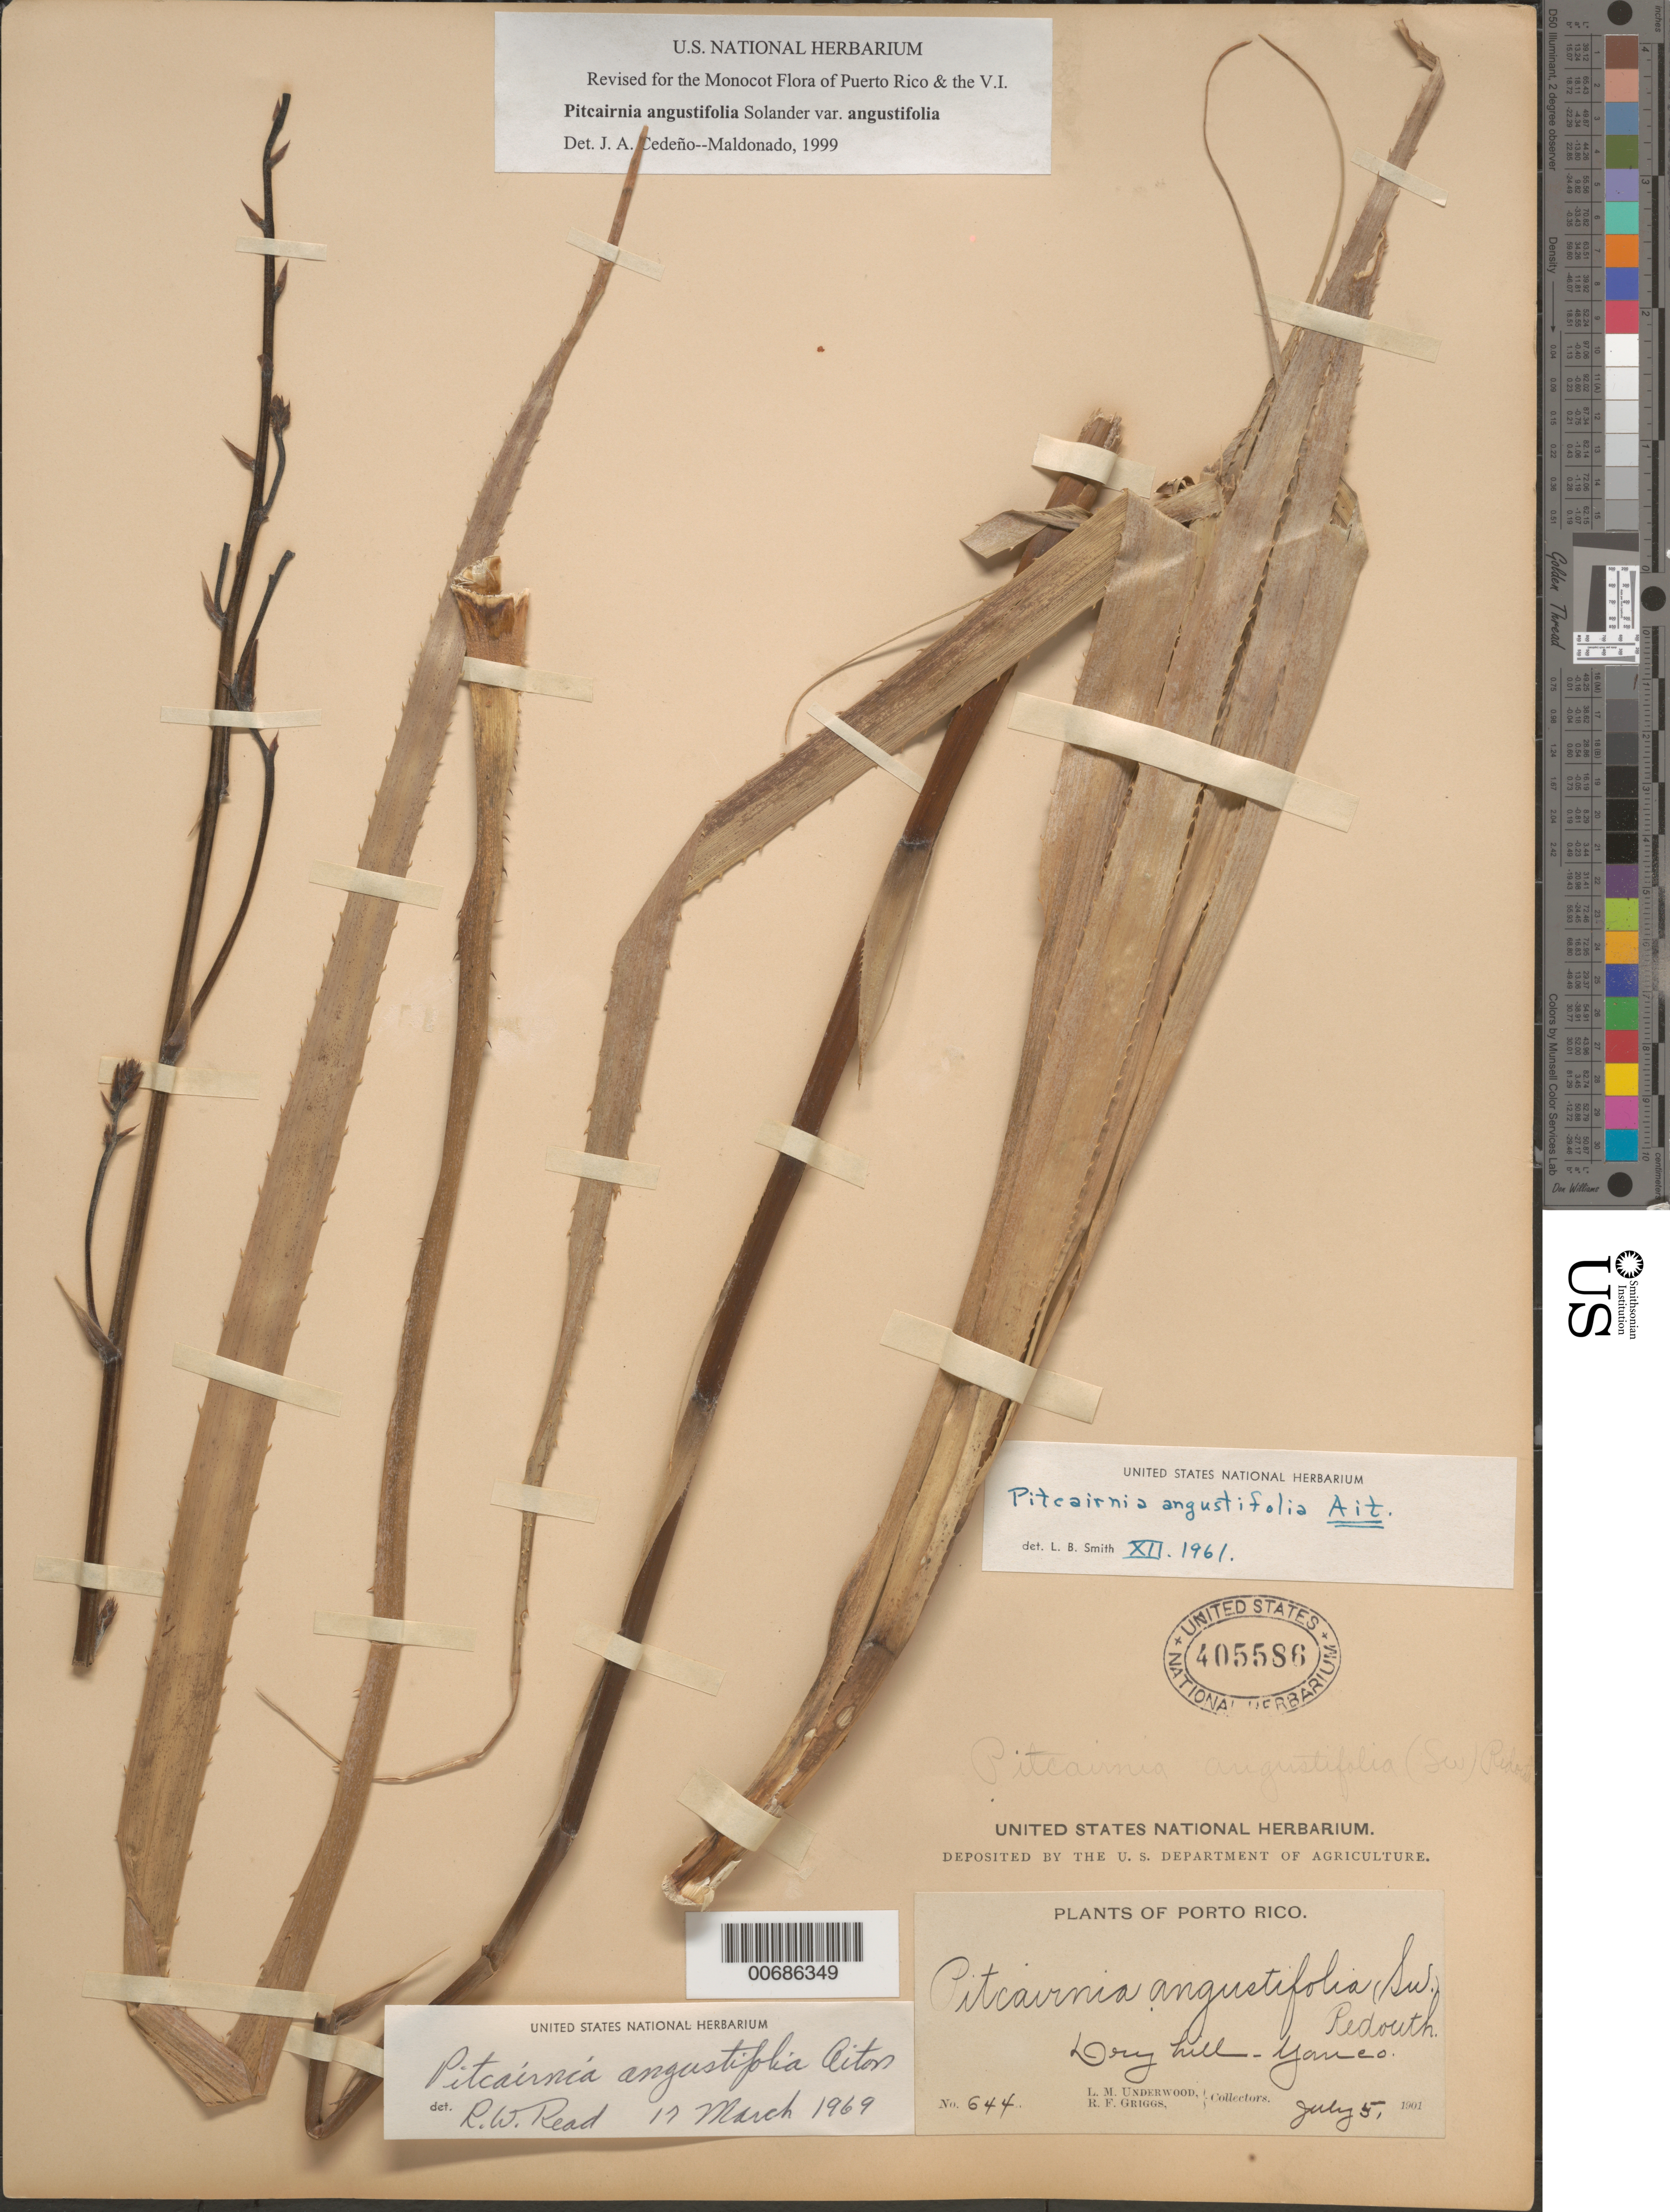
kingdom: Plantae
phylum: Tracheophyta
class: Liliopsida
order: Poales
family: Bromeliaceae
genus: Pitcairnia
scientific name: Pitcairnia angustifolia var. angustifolia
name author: Sol. ex Aiton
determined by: Cedeño-Maldonado, J. A.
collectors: L. M. Underwood & R. F. Griggs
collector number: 644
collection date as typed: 05 Jul 1901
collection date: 1901-07-05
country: Puerto Rico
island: Greater Antilles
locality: Yanco?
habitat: dry hill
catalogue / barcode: US 405586